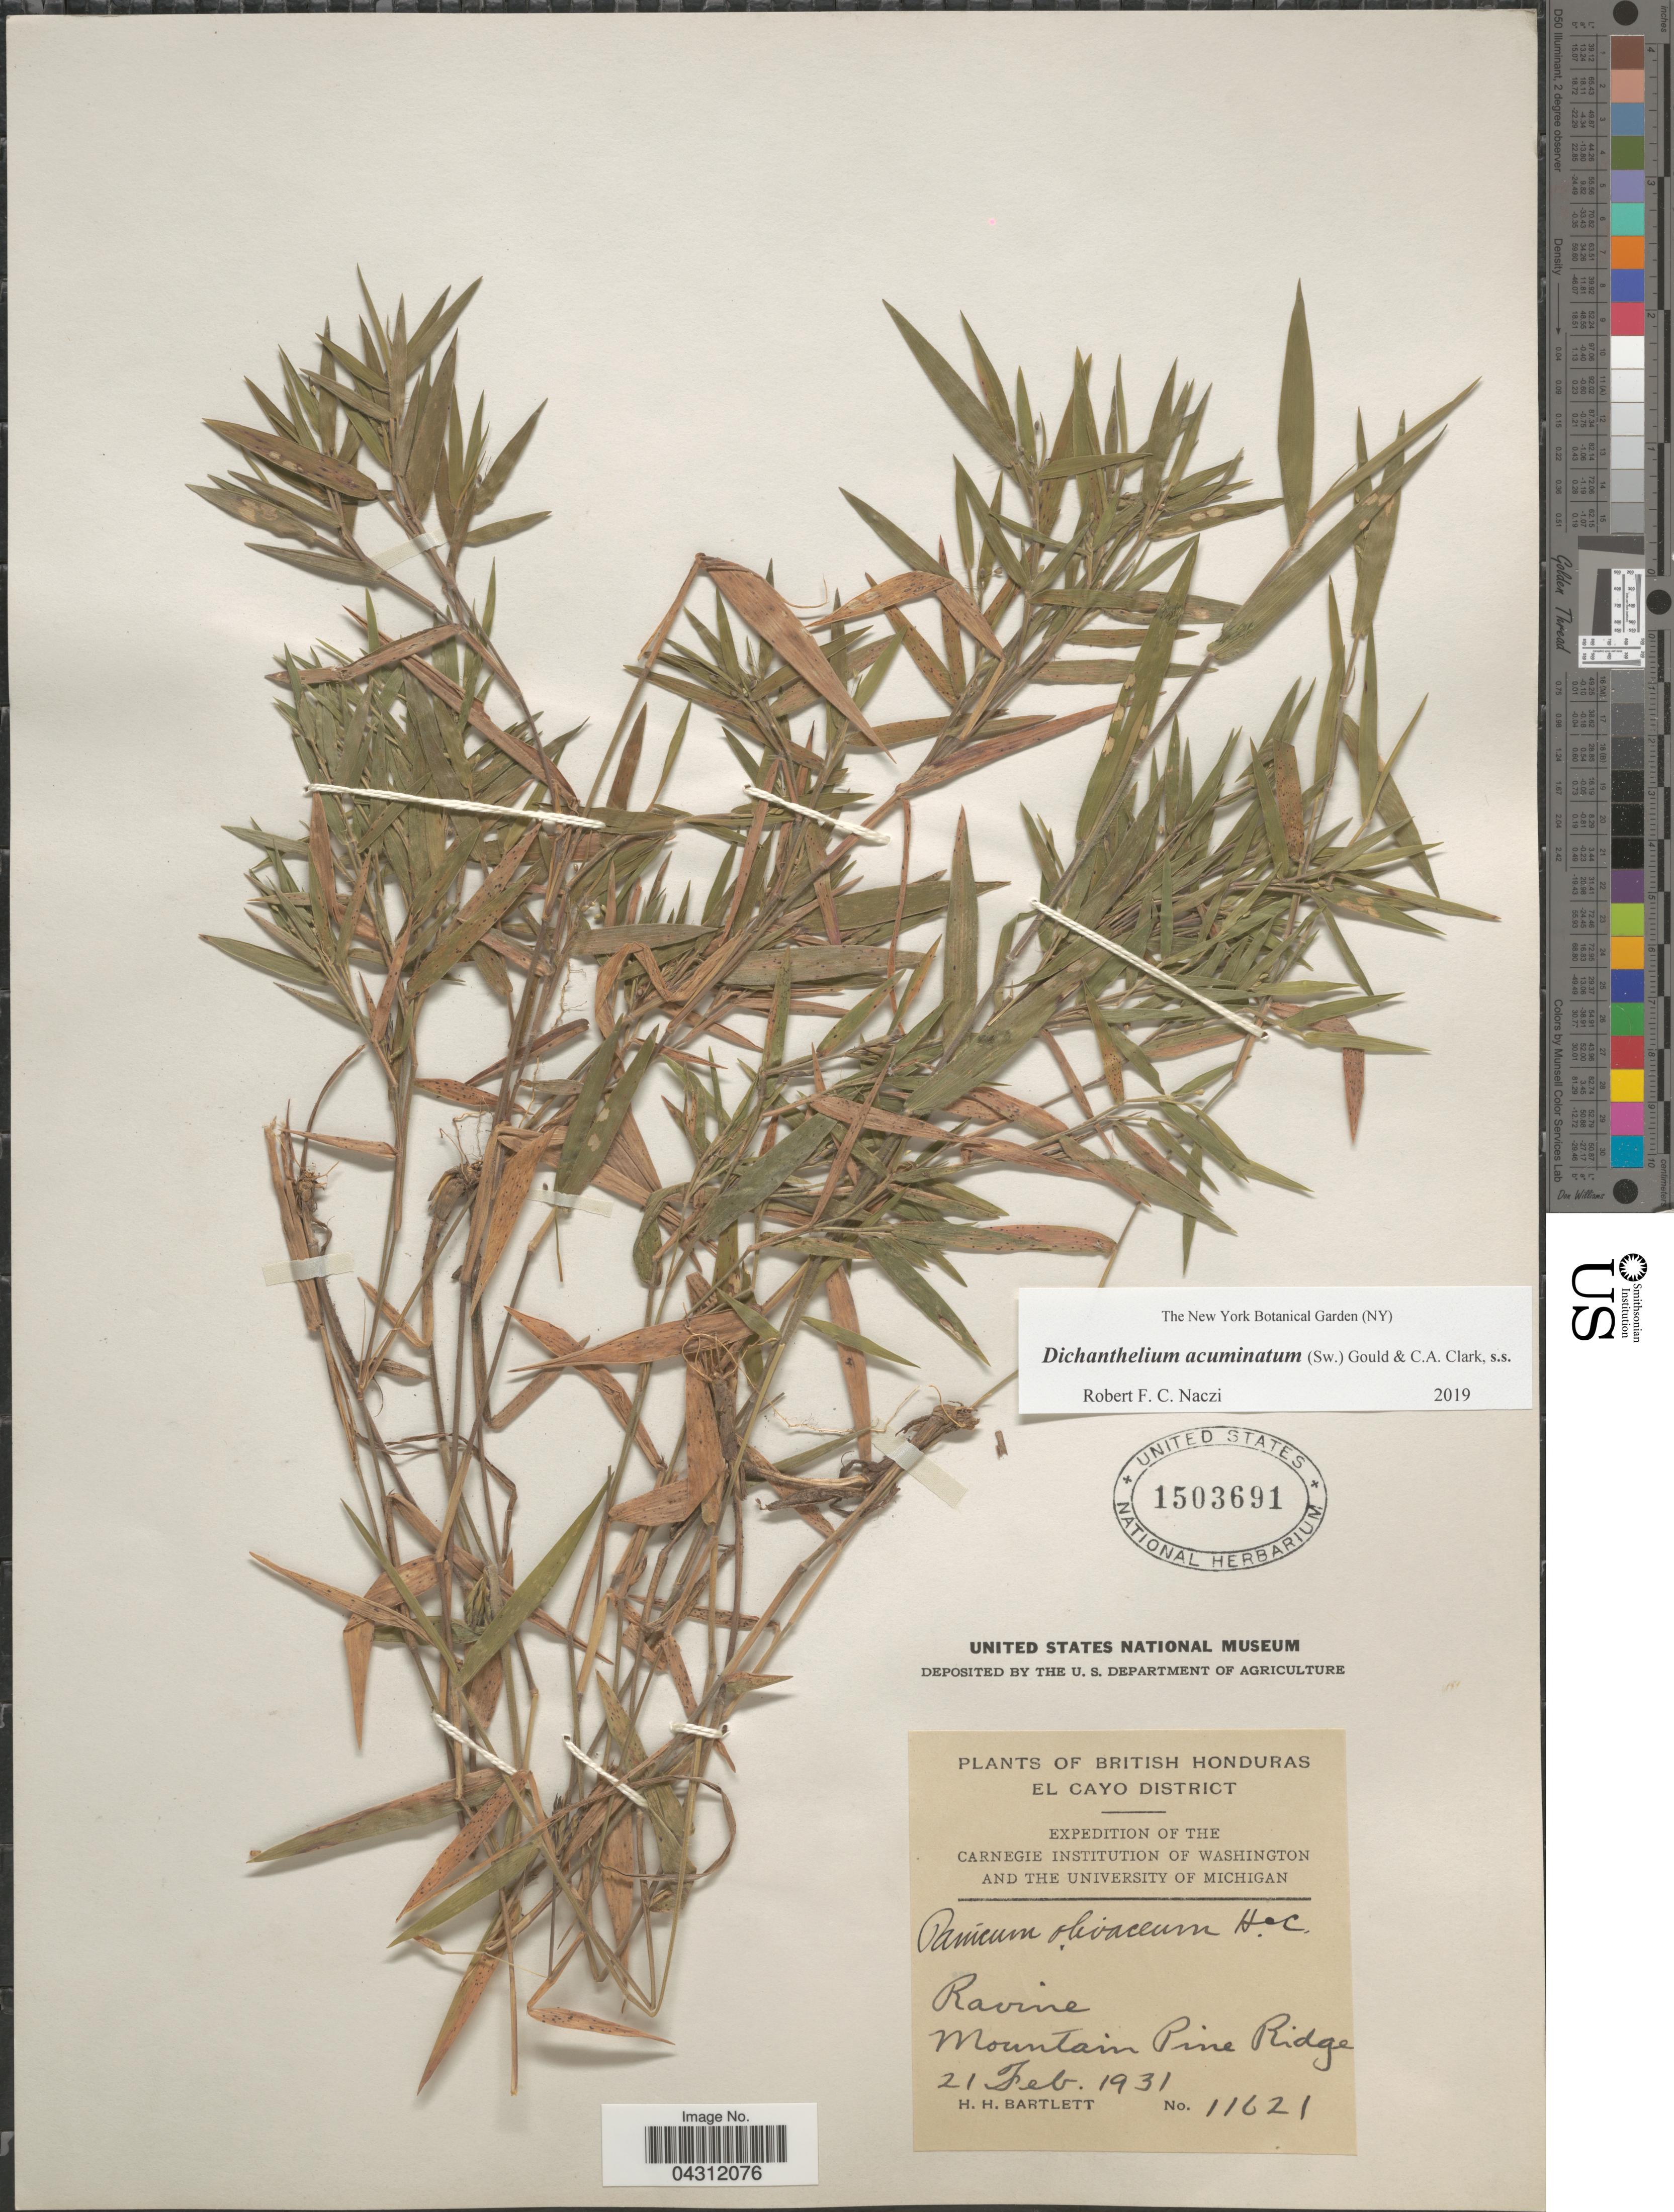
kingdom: Plantae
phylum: Tracheophyta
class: Liliopsida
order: Poales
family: Poaceae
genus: Dichanthelium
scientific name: Dichanthelium acuminatum var. acuminatum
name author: (Sw.) Gould & C.A. Clark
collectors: H. H. Bartlett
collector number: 11621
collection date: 1931-02-21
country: Belize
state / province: Cayo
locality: British Honduras. El Cayo District. Expedition Of The Carnegie Institution Of Washington And The University Of Michigan. Ravine. Mountain Pine Ridge.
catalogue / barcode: US 1503691